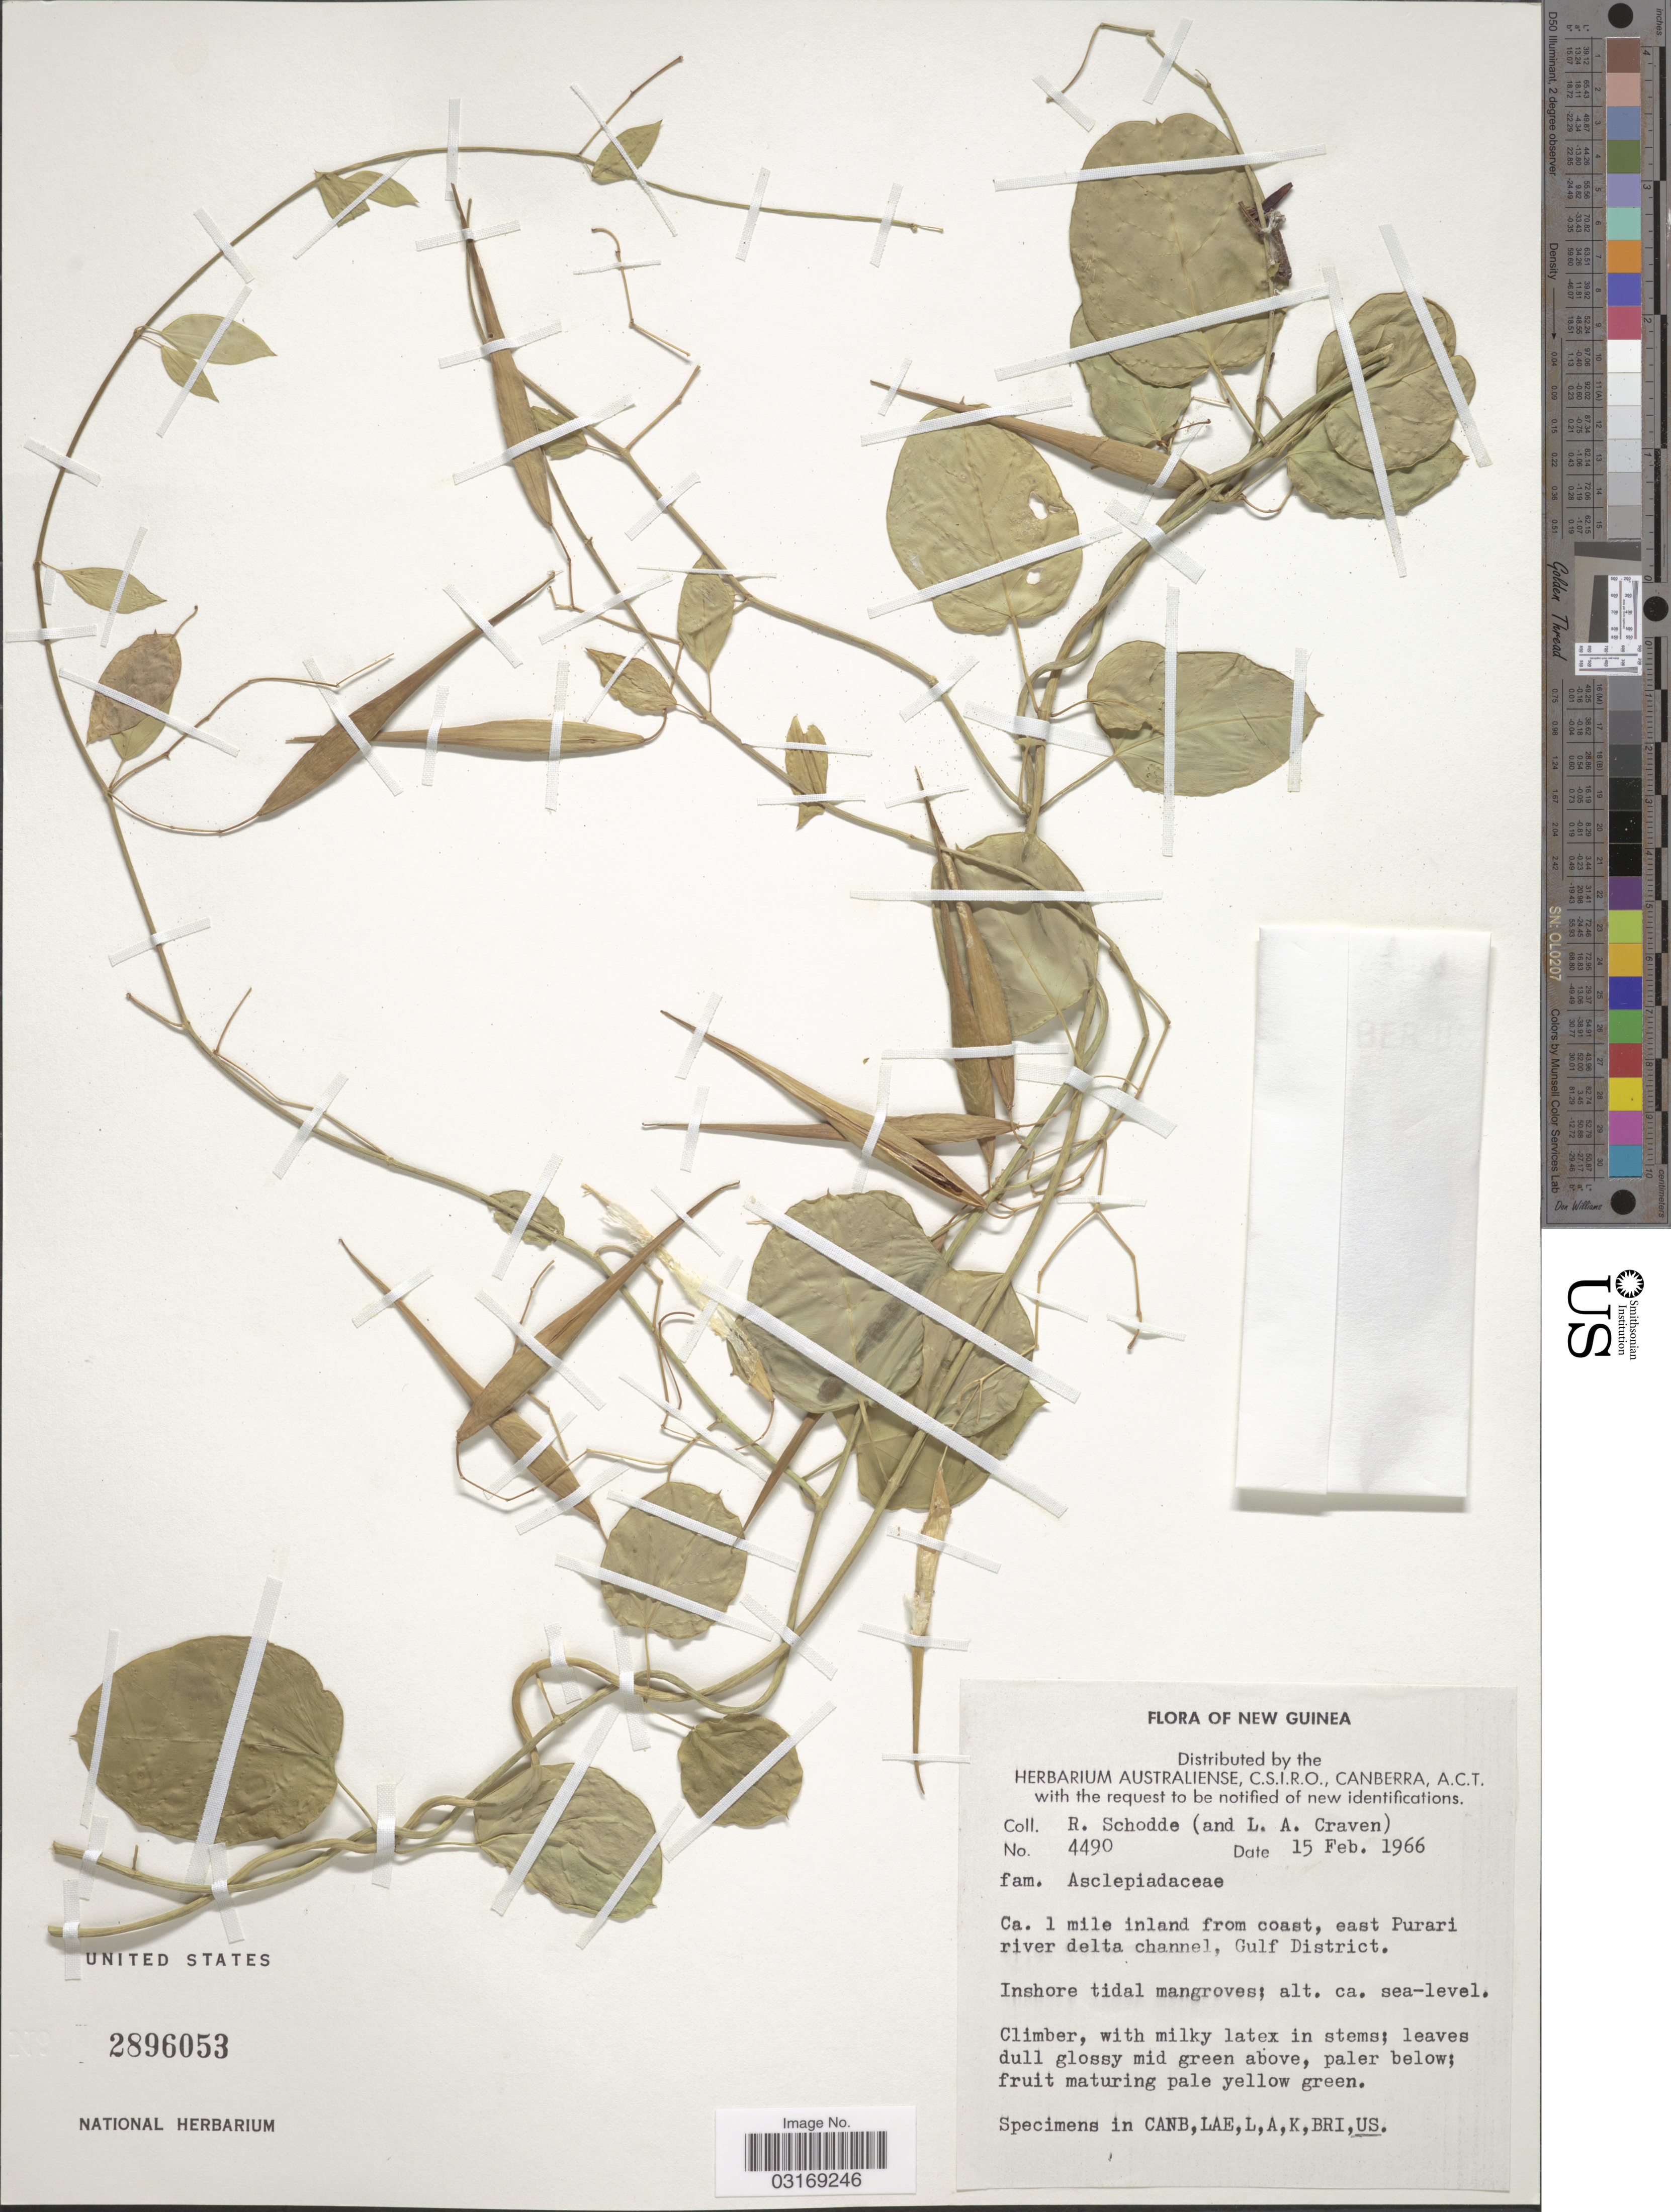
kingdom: Plantae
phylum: Tracheophyta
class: Magnoliopsida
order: Gentianales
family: Apocynaceae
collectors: R. Schodde & L. A. Craven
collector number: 4490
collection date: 1966-02-15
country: Papua New Guinea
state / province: Gulf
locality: New Guinea. Ca. 1 mile inland from coast, east Purari river delta channel, Gulf District.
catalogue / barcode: US 2896053